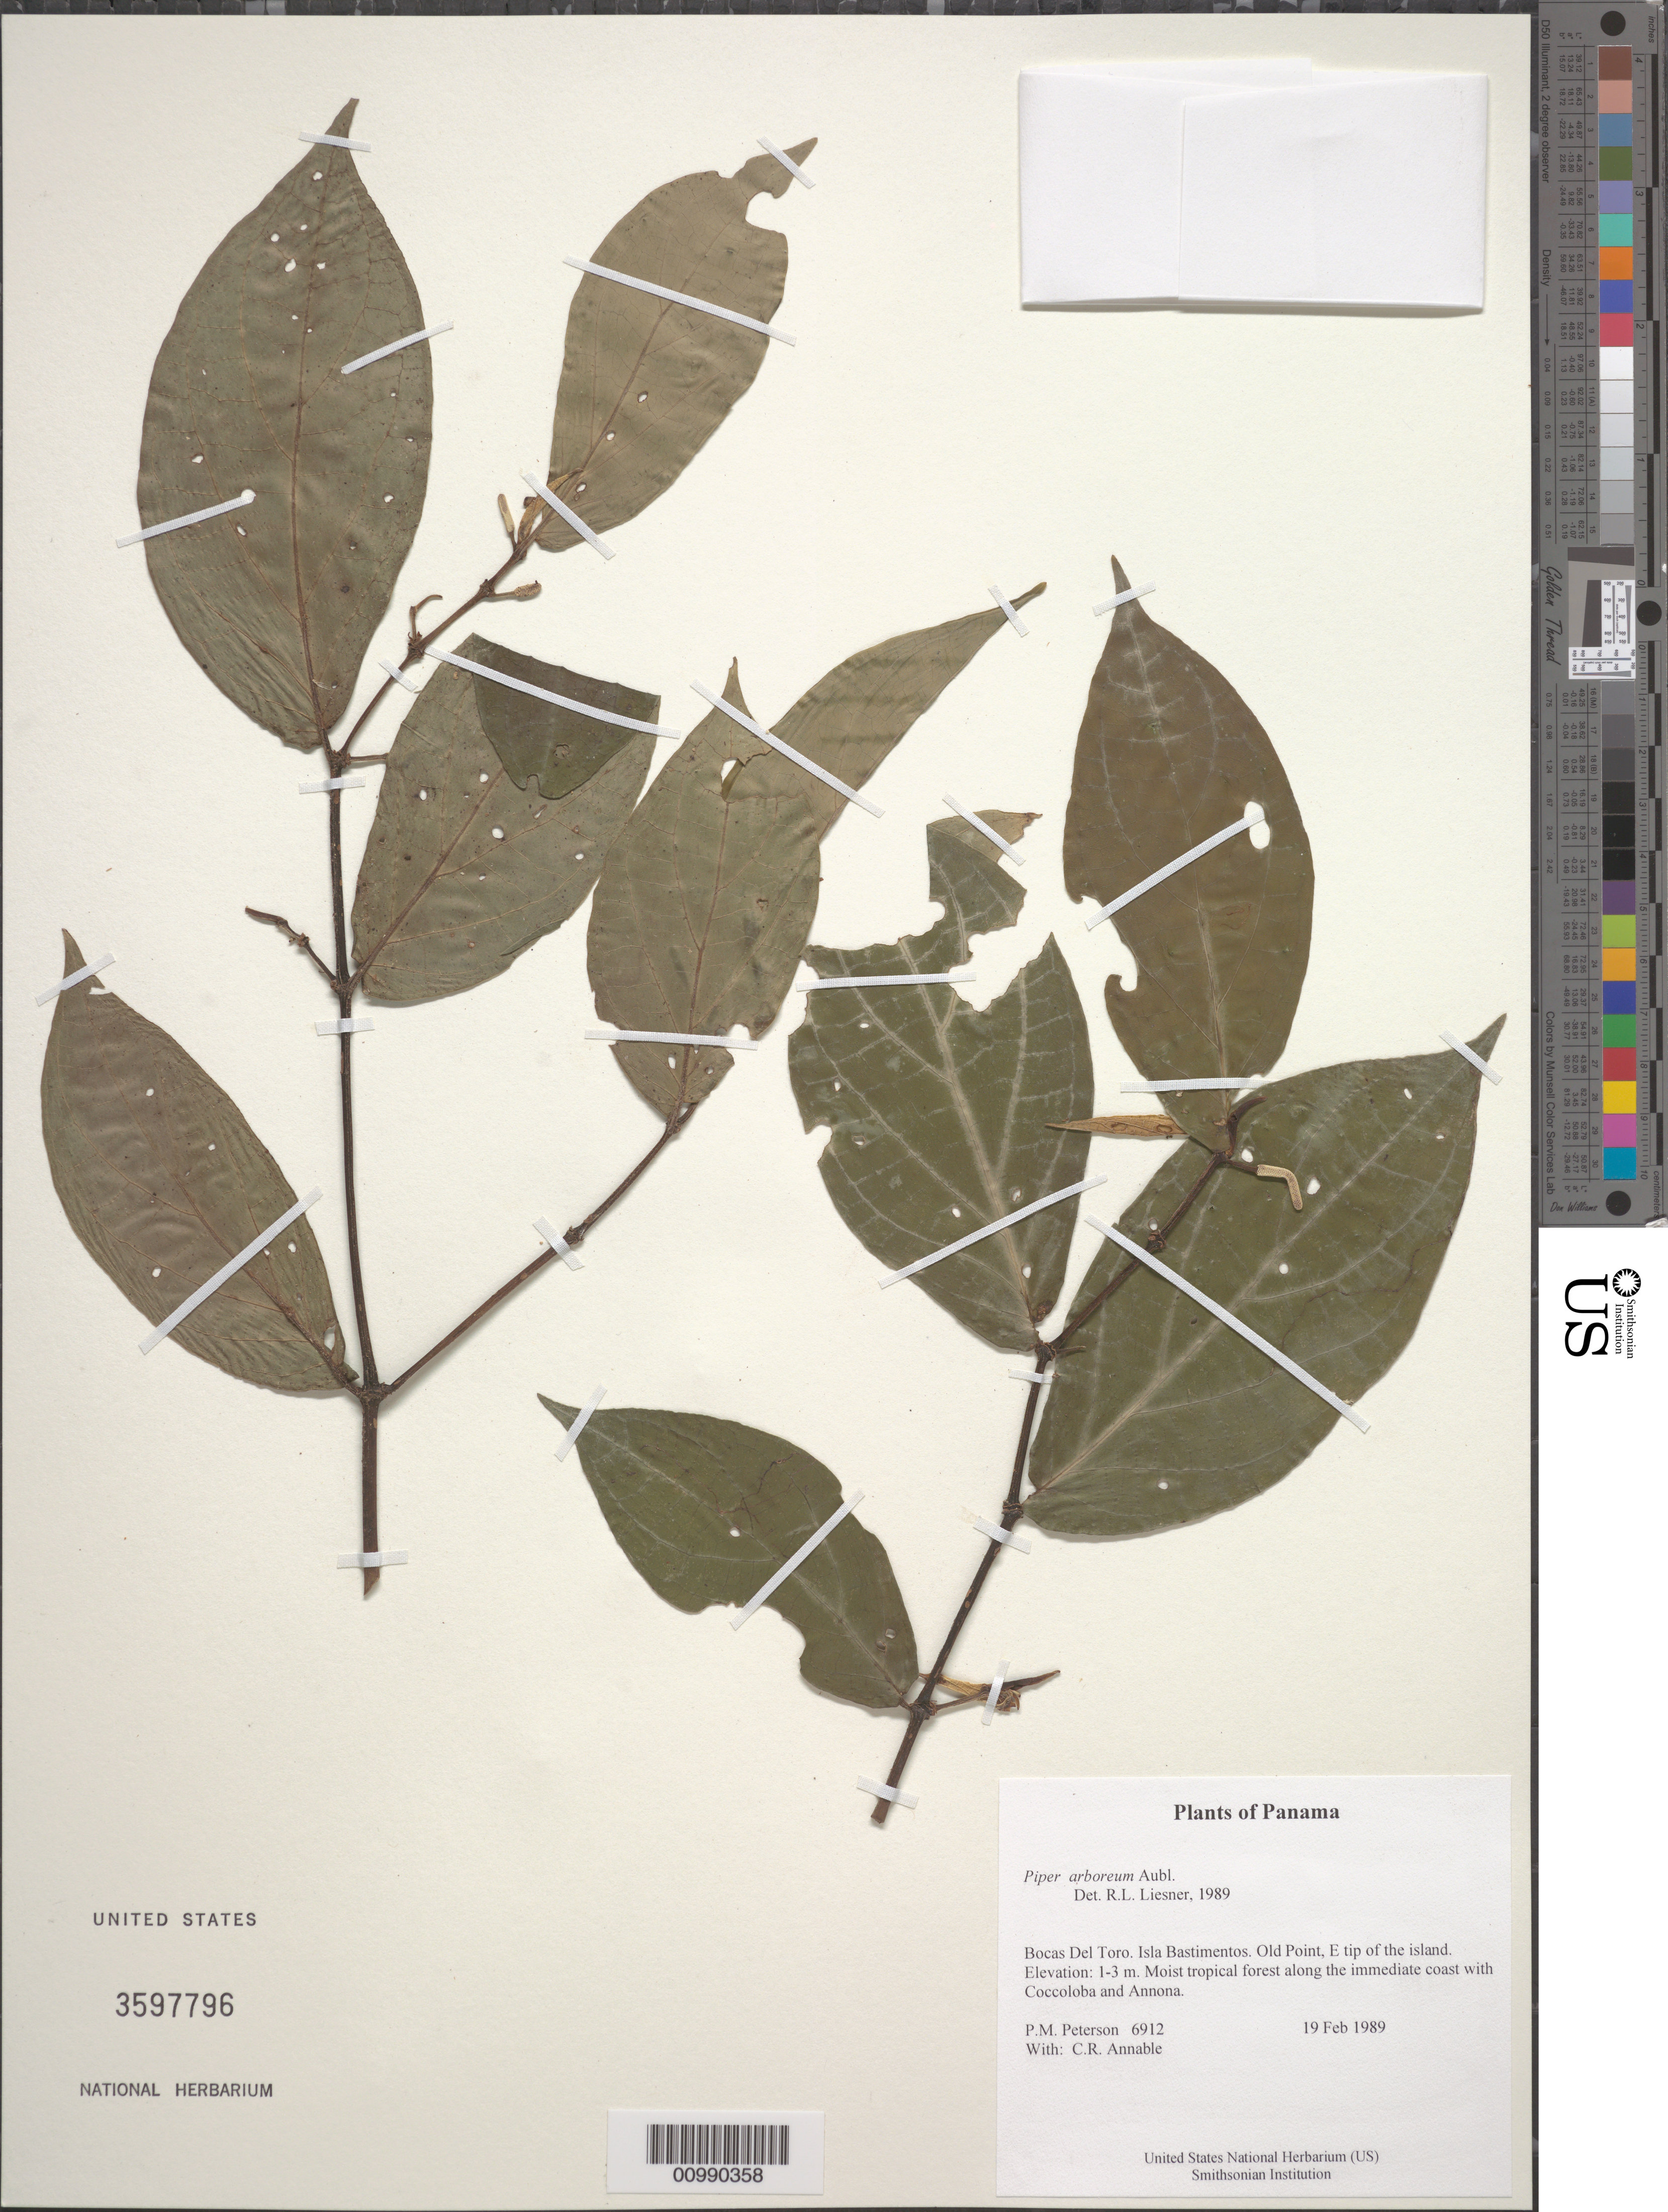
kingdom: Plantae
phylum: Tracheophyta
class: Magnoliopsida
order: Piperales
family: Piperaceae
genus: Piper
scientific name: Piper arboreum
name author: Aubl.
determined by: Liesner, R. L.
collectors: P. M. Peterson & C. R. Annable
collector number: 06912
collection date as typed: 19 Feb 1989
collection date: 1989-02-19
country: Panama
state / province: Bocas del Toro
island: Bastimentos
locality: Old Point, E tip of the island.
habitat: Moist tropical forest along the immediate coast with Coccoloba and Annona.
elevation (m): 1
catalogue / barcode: US 3597796